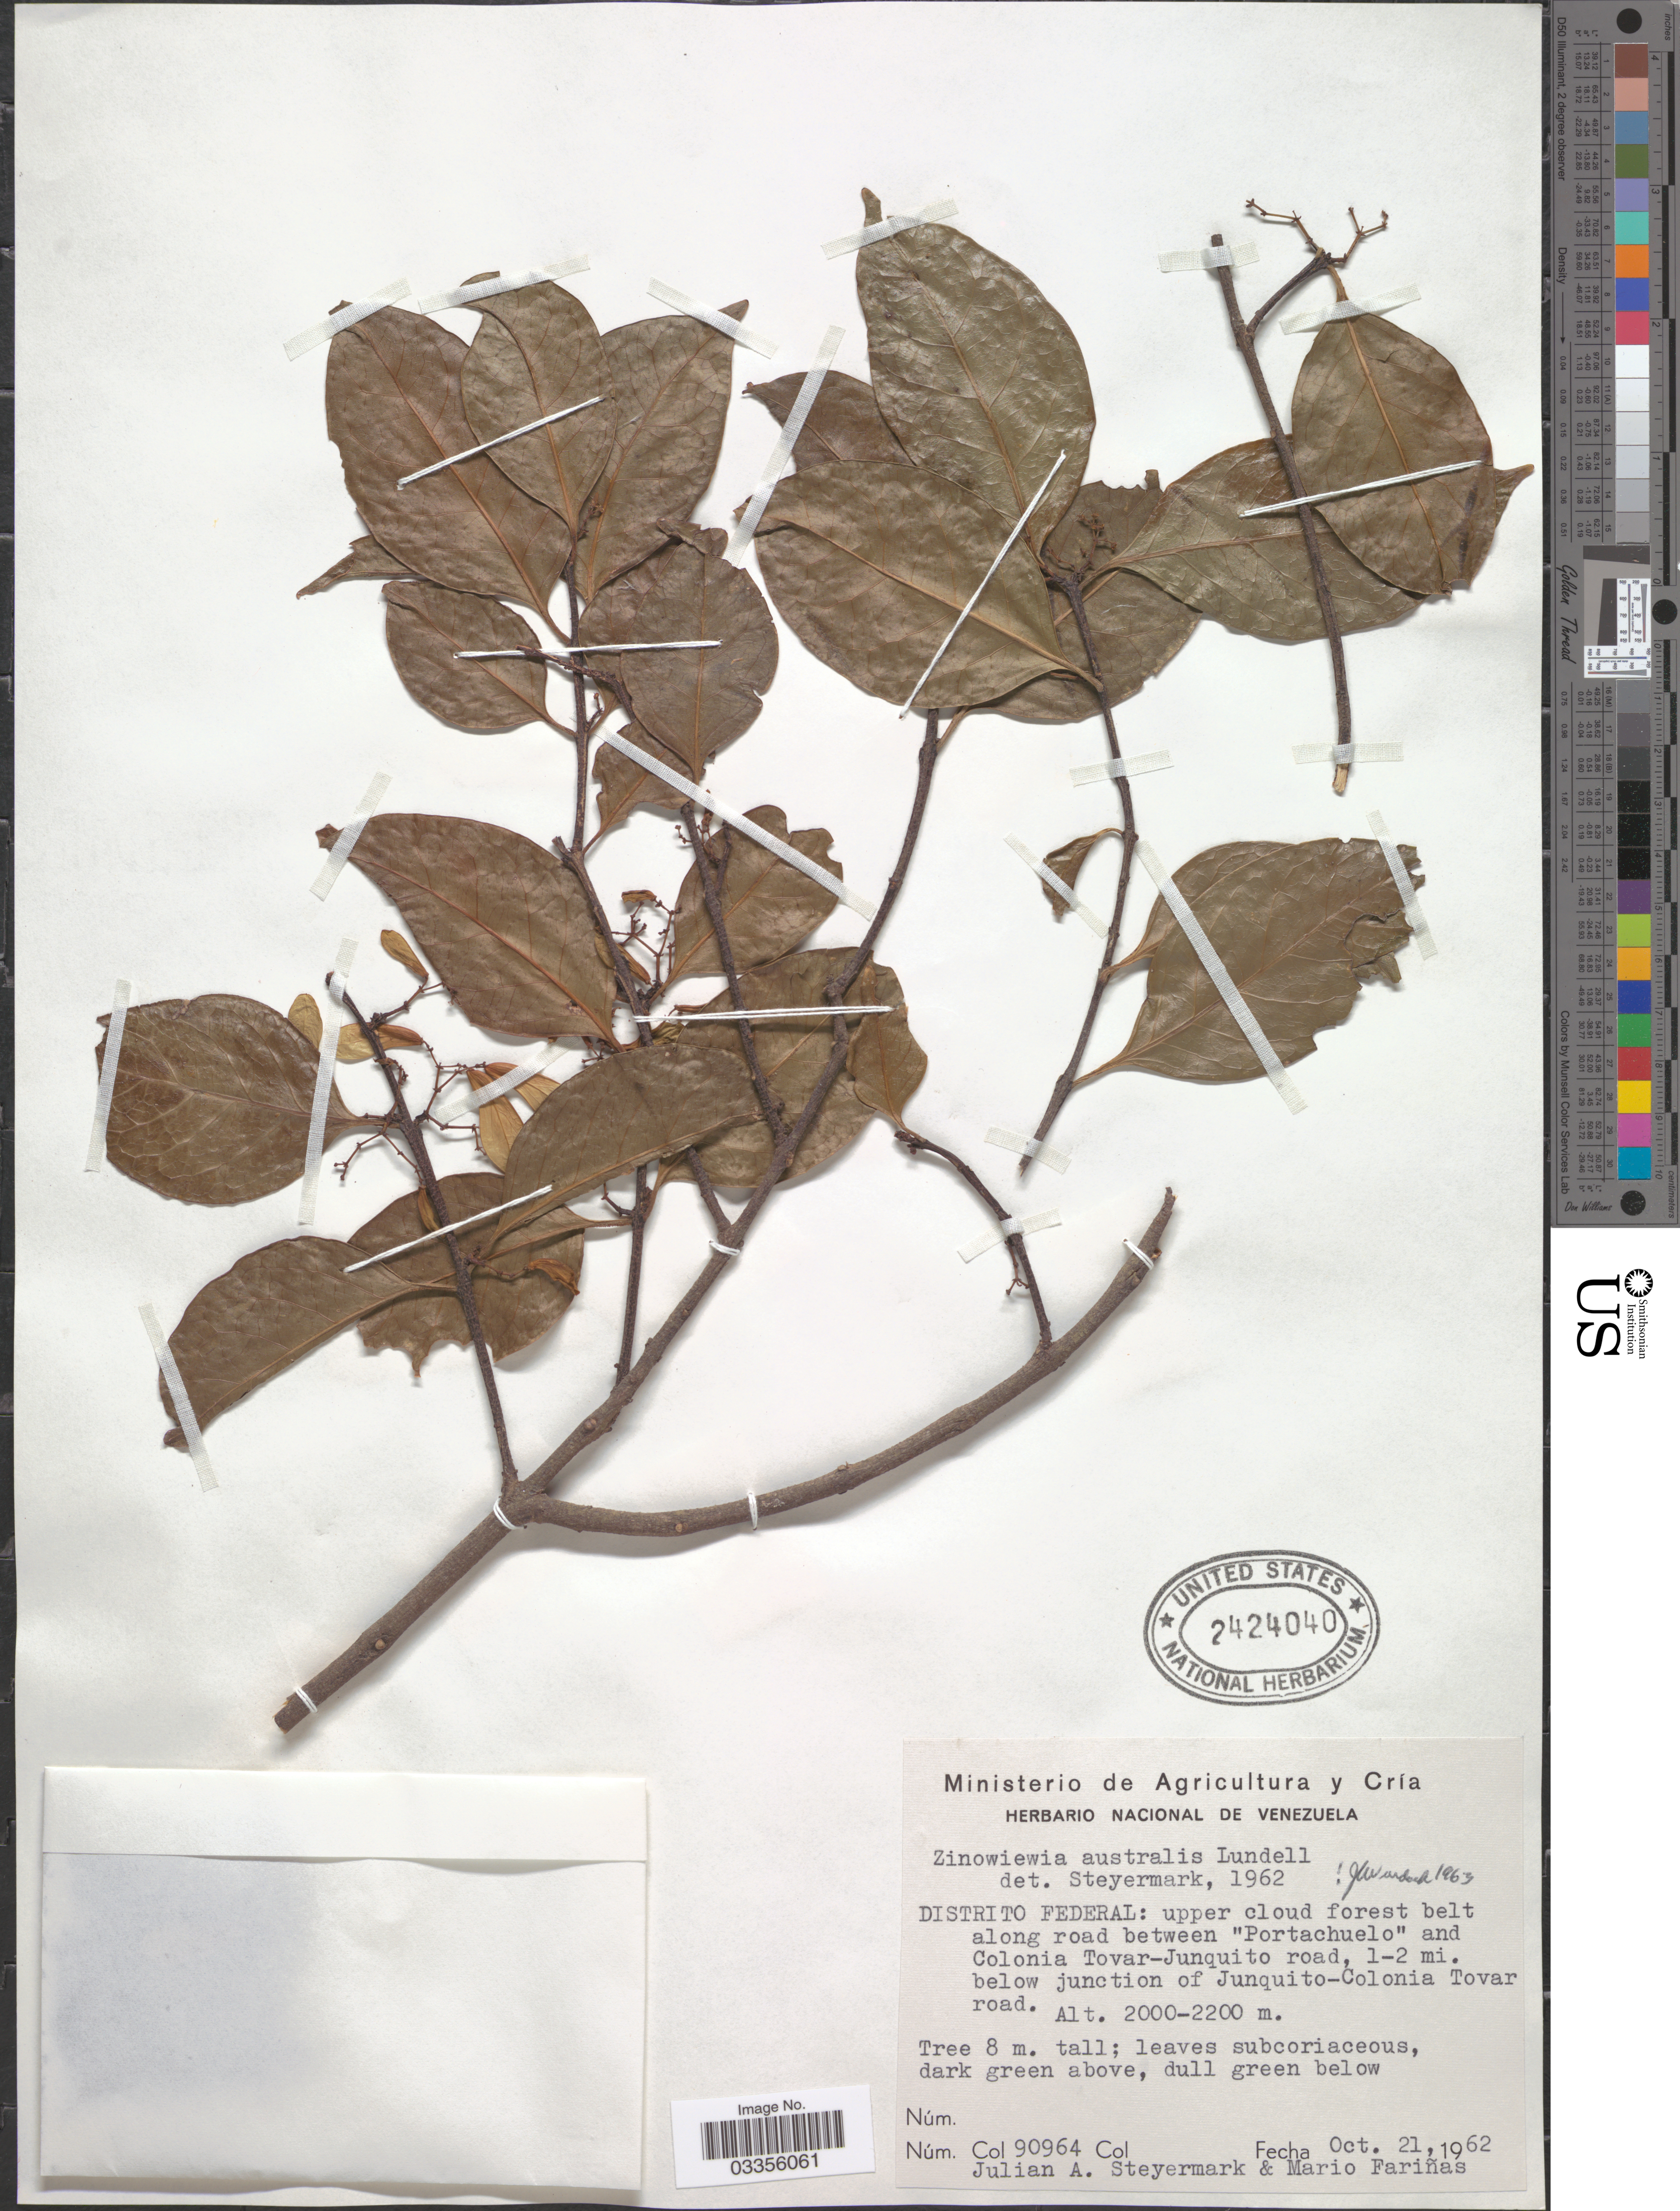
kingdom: Plantae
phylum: Tracheophyta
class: Magnoliopsida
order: Celastrales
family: Celastraceae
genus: Zinowiewia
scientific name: Zinowiewia australis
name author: Lundell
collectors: J. Steyermark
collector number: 90964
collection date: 1962-10-21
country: Venezuela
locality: Distrito Federal: upper cloud forest belt along road between "Portachuelo" and Colonia Tovar-Junquito road, 1-2 mi. below junction of Junquito-Colonia Tovar road.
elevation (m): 2000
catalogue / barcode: US 2424040